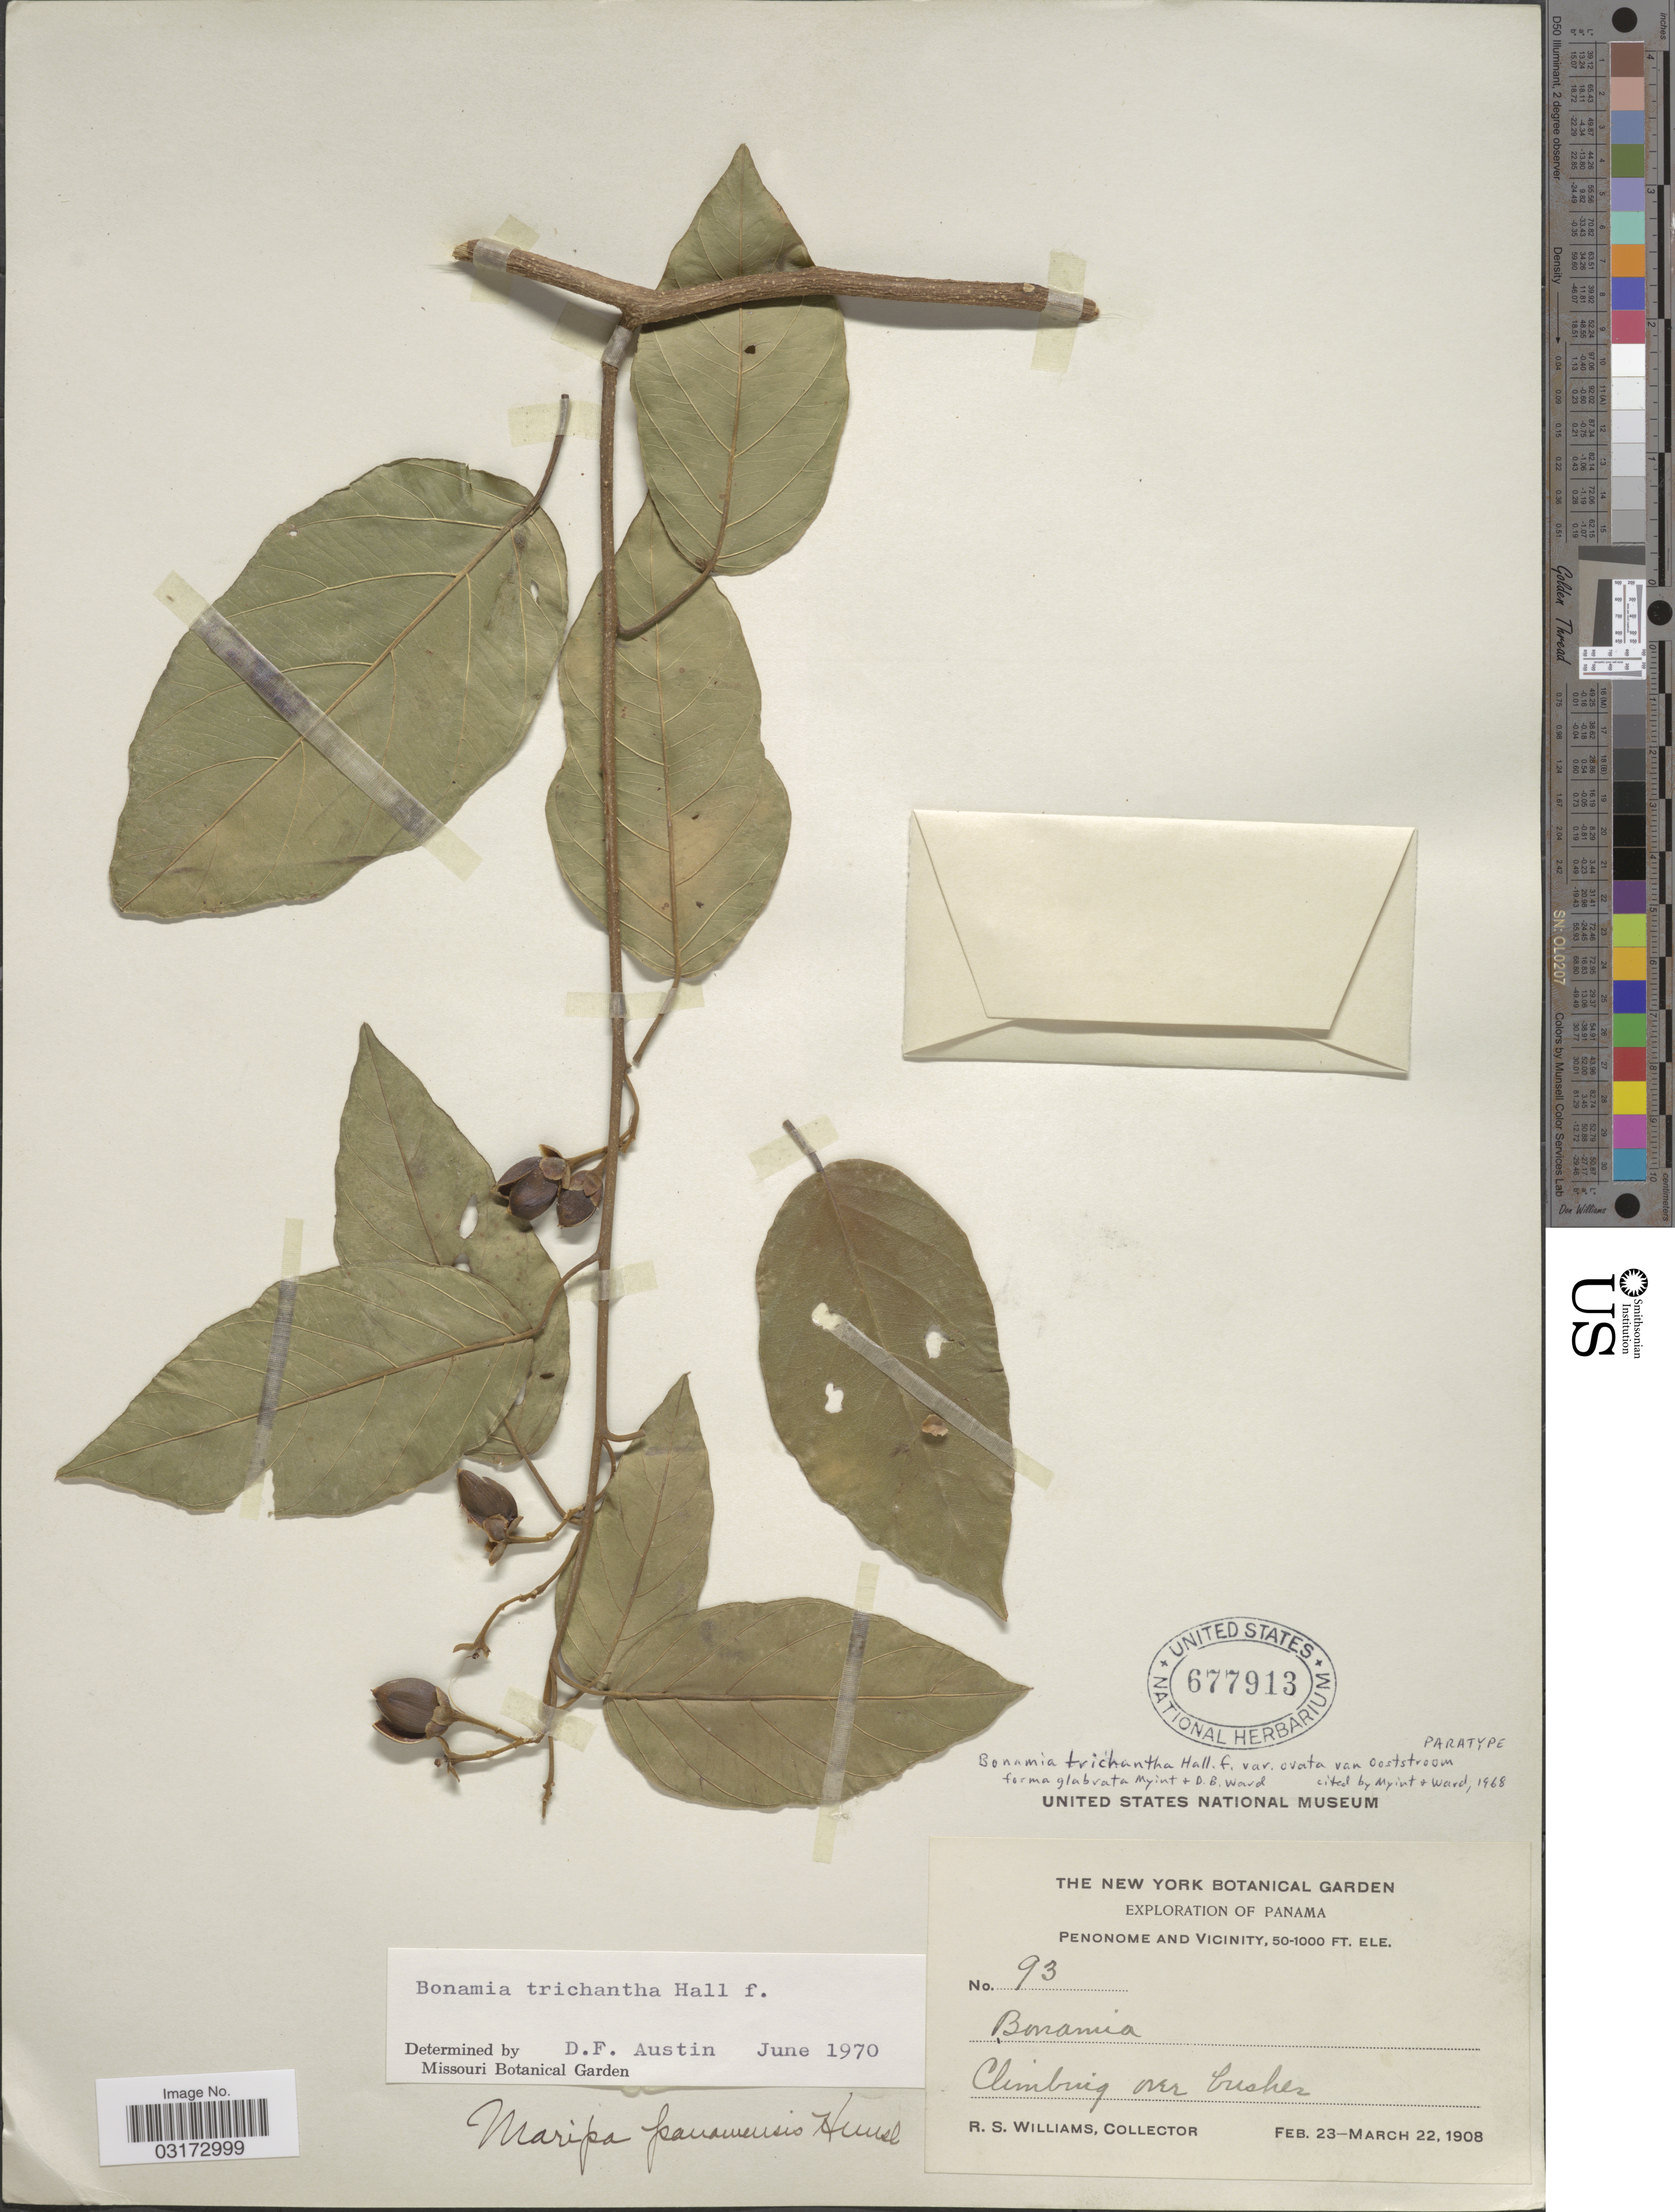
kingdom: Plantae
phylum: Tracheophyta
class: Magnoliopsida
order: Solanales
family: Convolvulaceae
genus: Bonamia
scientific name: Bonamia trichantha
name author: Hallier f.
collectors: R. S. Williams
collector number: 93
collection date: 1908-02-23/1908-03-22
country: Panama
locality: Penonome and Vicinity.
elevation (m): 15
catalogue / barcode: US 677913